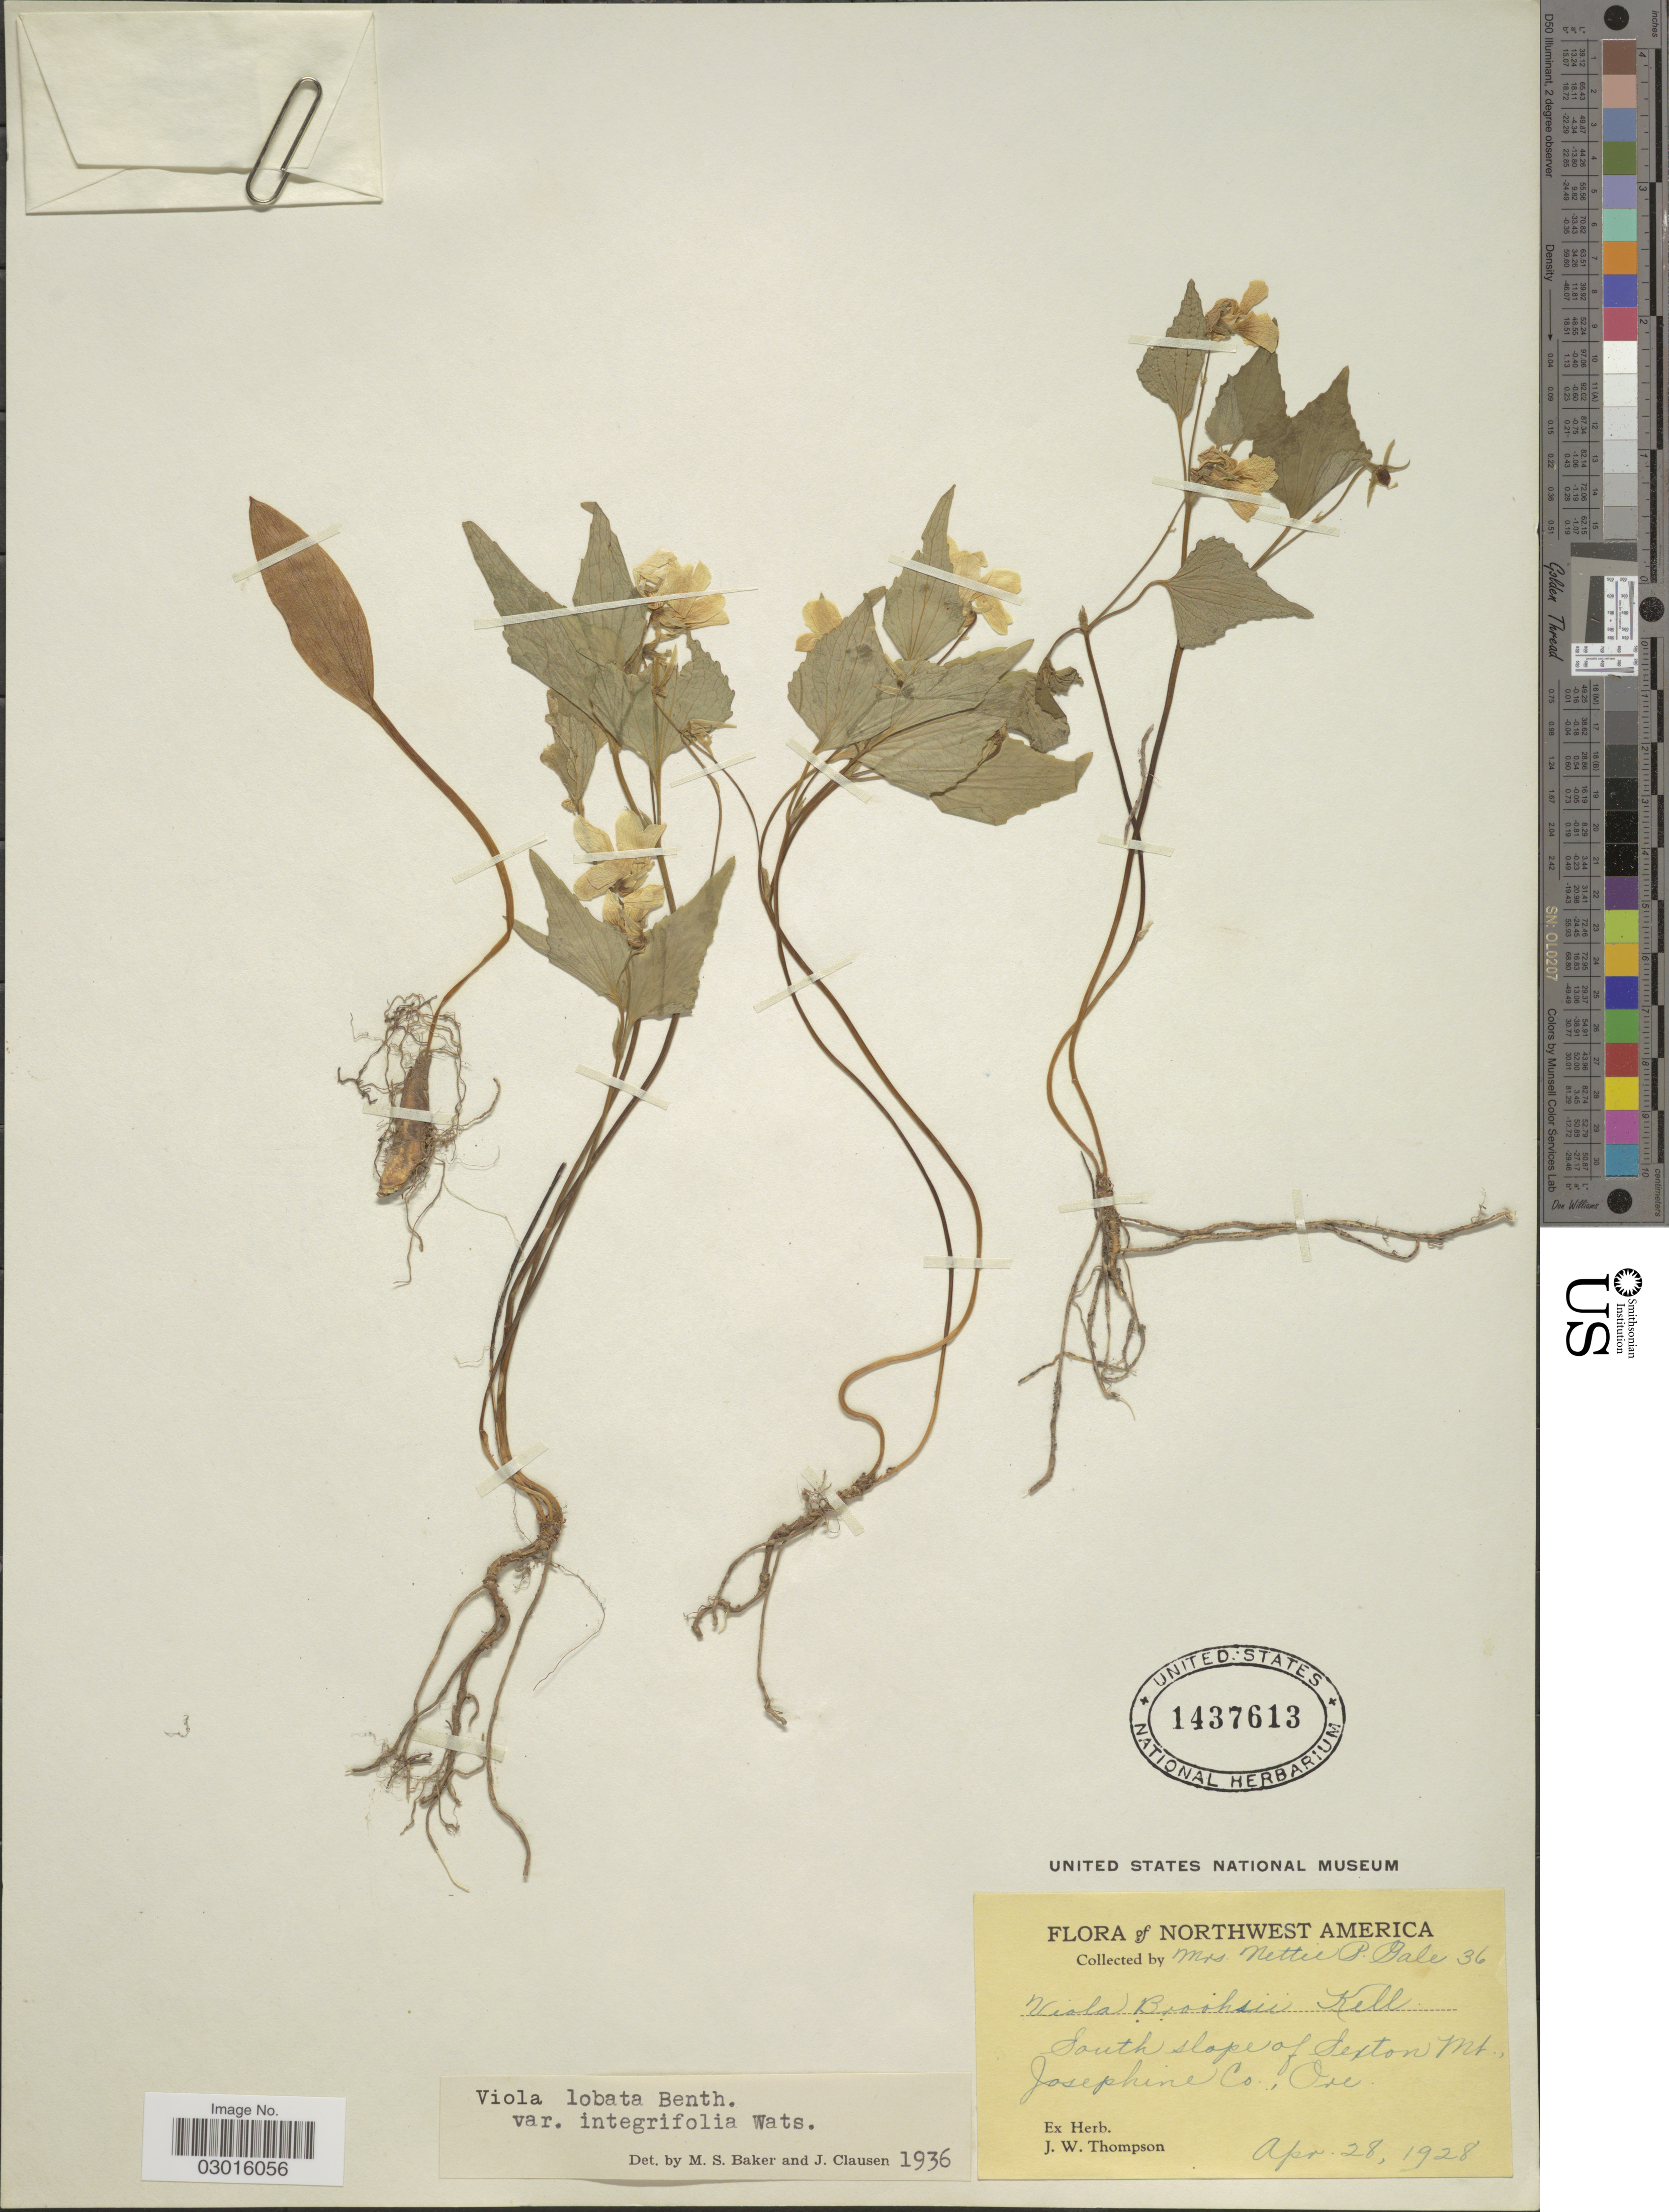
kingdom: Plantae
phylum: Tracheophyta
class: Magnoliopsida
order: Malpighiales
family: Violaceae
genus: Viola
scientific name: Viola lobata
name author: Benth.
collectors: N. Gale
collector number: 36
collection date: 1928-04-28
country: United States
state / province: Oregon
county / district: Josephine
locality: Northwest America, South slope of Sexton Mt., Josephine Co.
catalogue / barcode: US 1437613